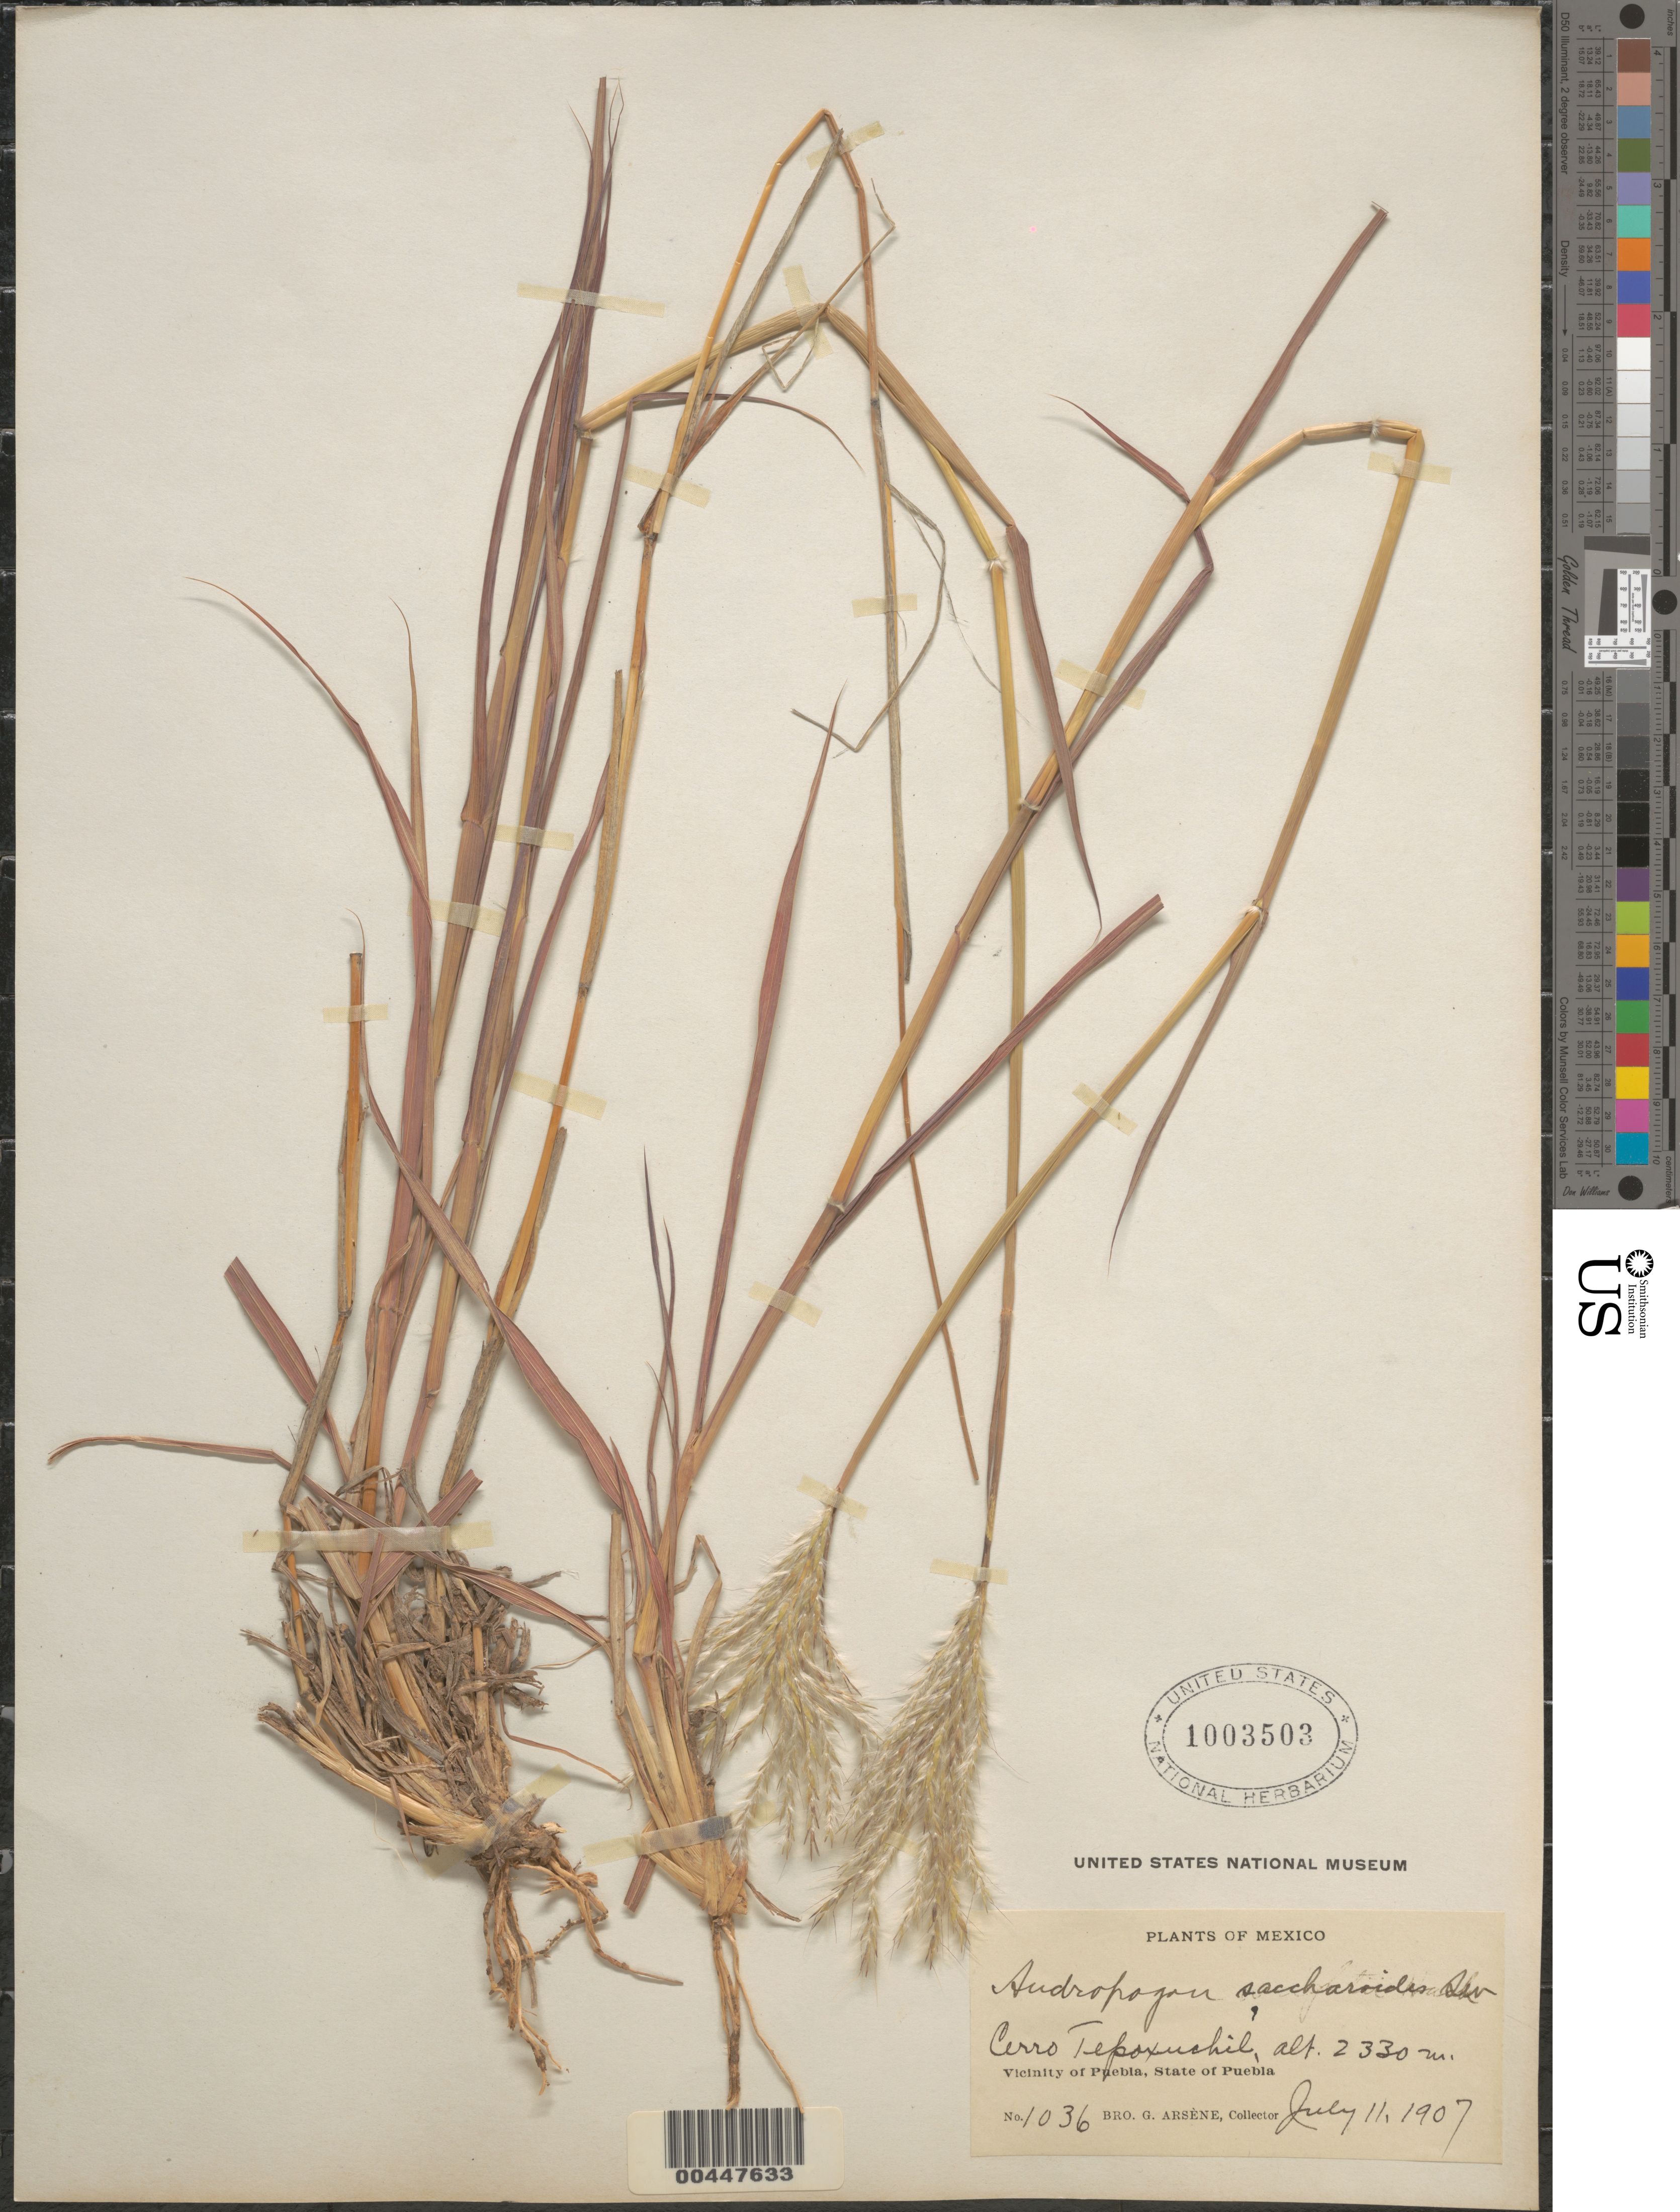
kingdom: Plantae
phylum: Tracheophyta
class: Liliopsida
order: Poales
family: Poaceae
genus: Andropogon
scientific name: Andropogon barbinodis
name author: Lag.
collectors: Bro. G. Arsène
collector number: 1036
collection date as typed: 11 Jul 1907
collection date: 1907-07-11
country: Mexico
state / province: Puebla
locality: Cerro Tepoxuchil, vicinity of Puebla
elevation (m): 2330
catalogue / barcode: US 1003503